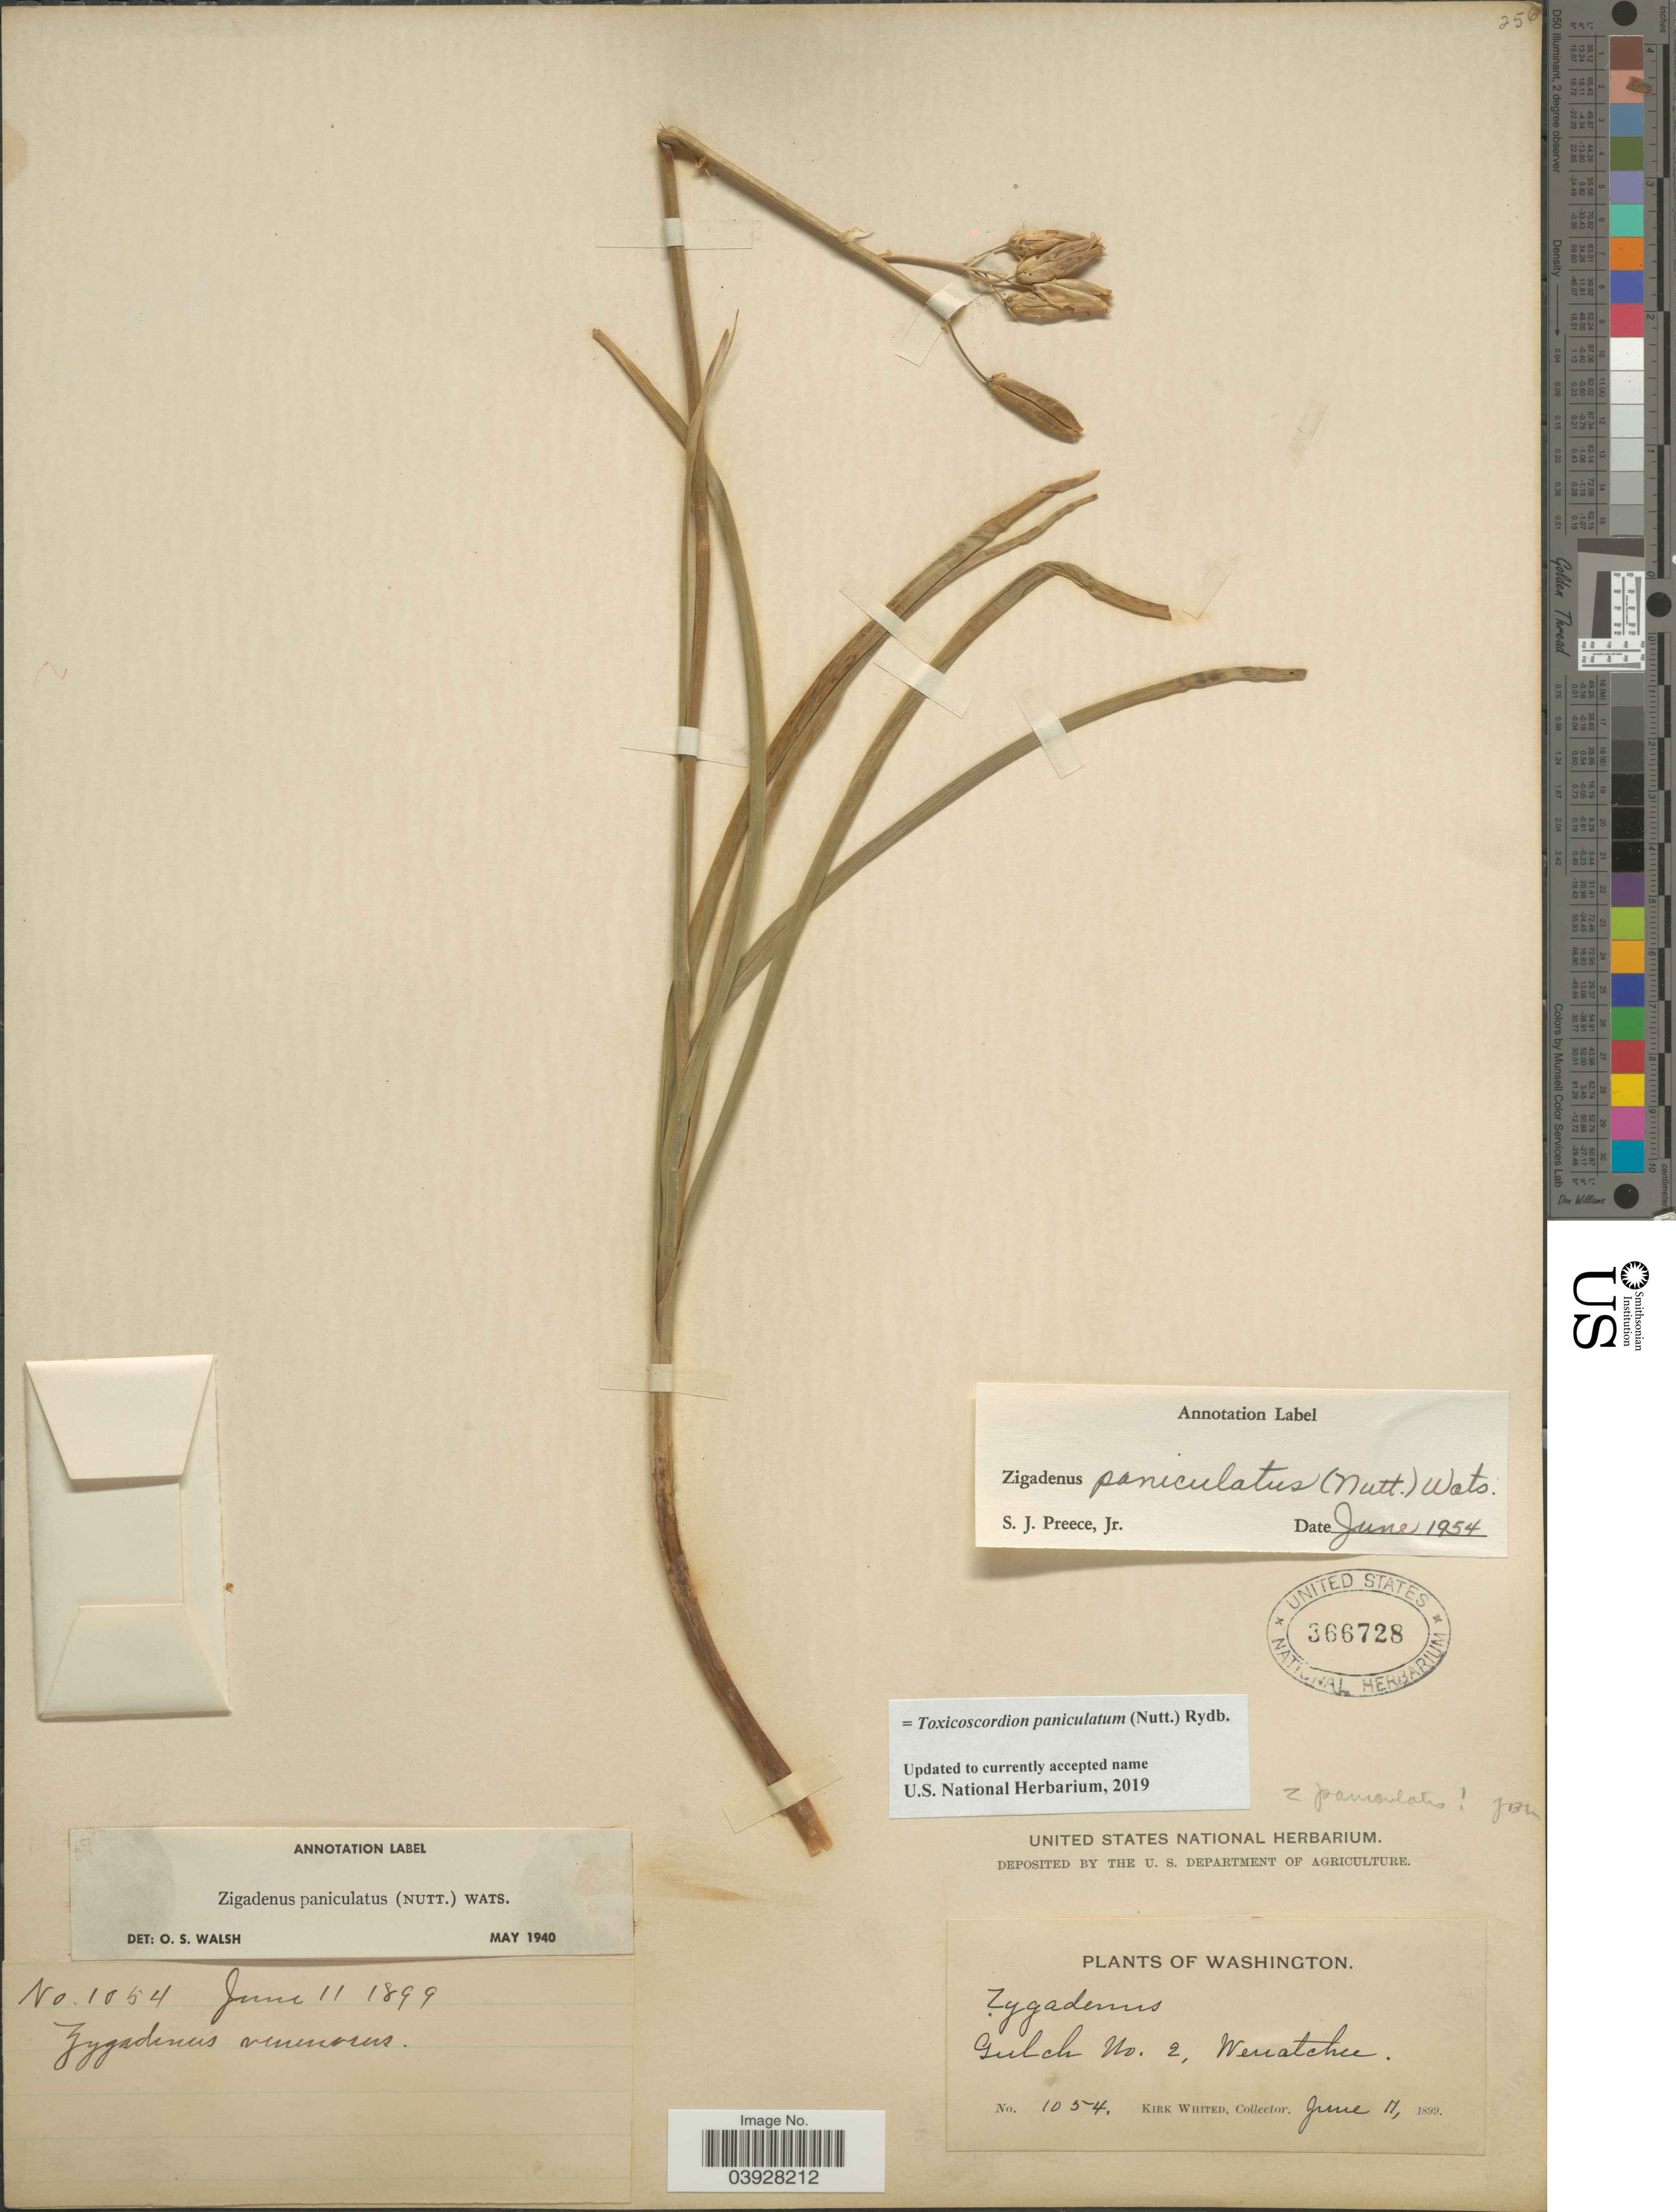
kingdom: Plantae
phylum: Tracheophyta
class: Liliopsida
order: Liliales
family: Melanthiaceae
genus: Toxicoscordion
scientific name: Toxicoscordion paniculatum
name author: (Nutt.) Rydb.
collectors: K. Whited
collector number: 1054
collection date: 1899-06-11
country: United States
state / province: Washington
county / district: Chelan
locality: Gulch No. 2, Wenatchee.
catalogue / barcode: US 366728